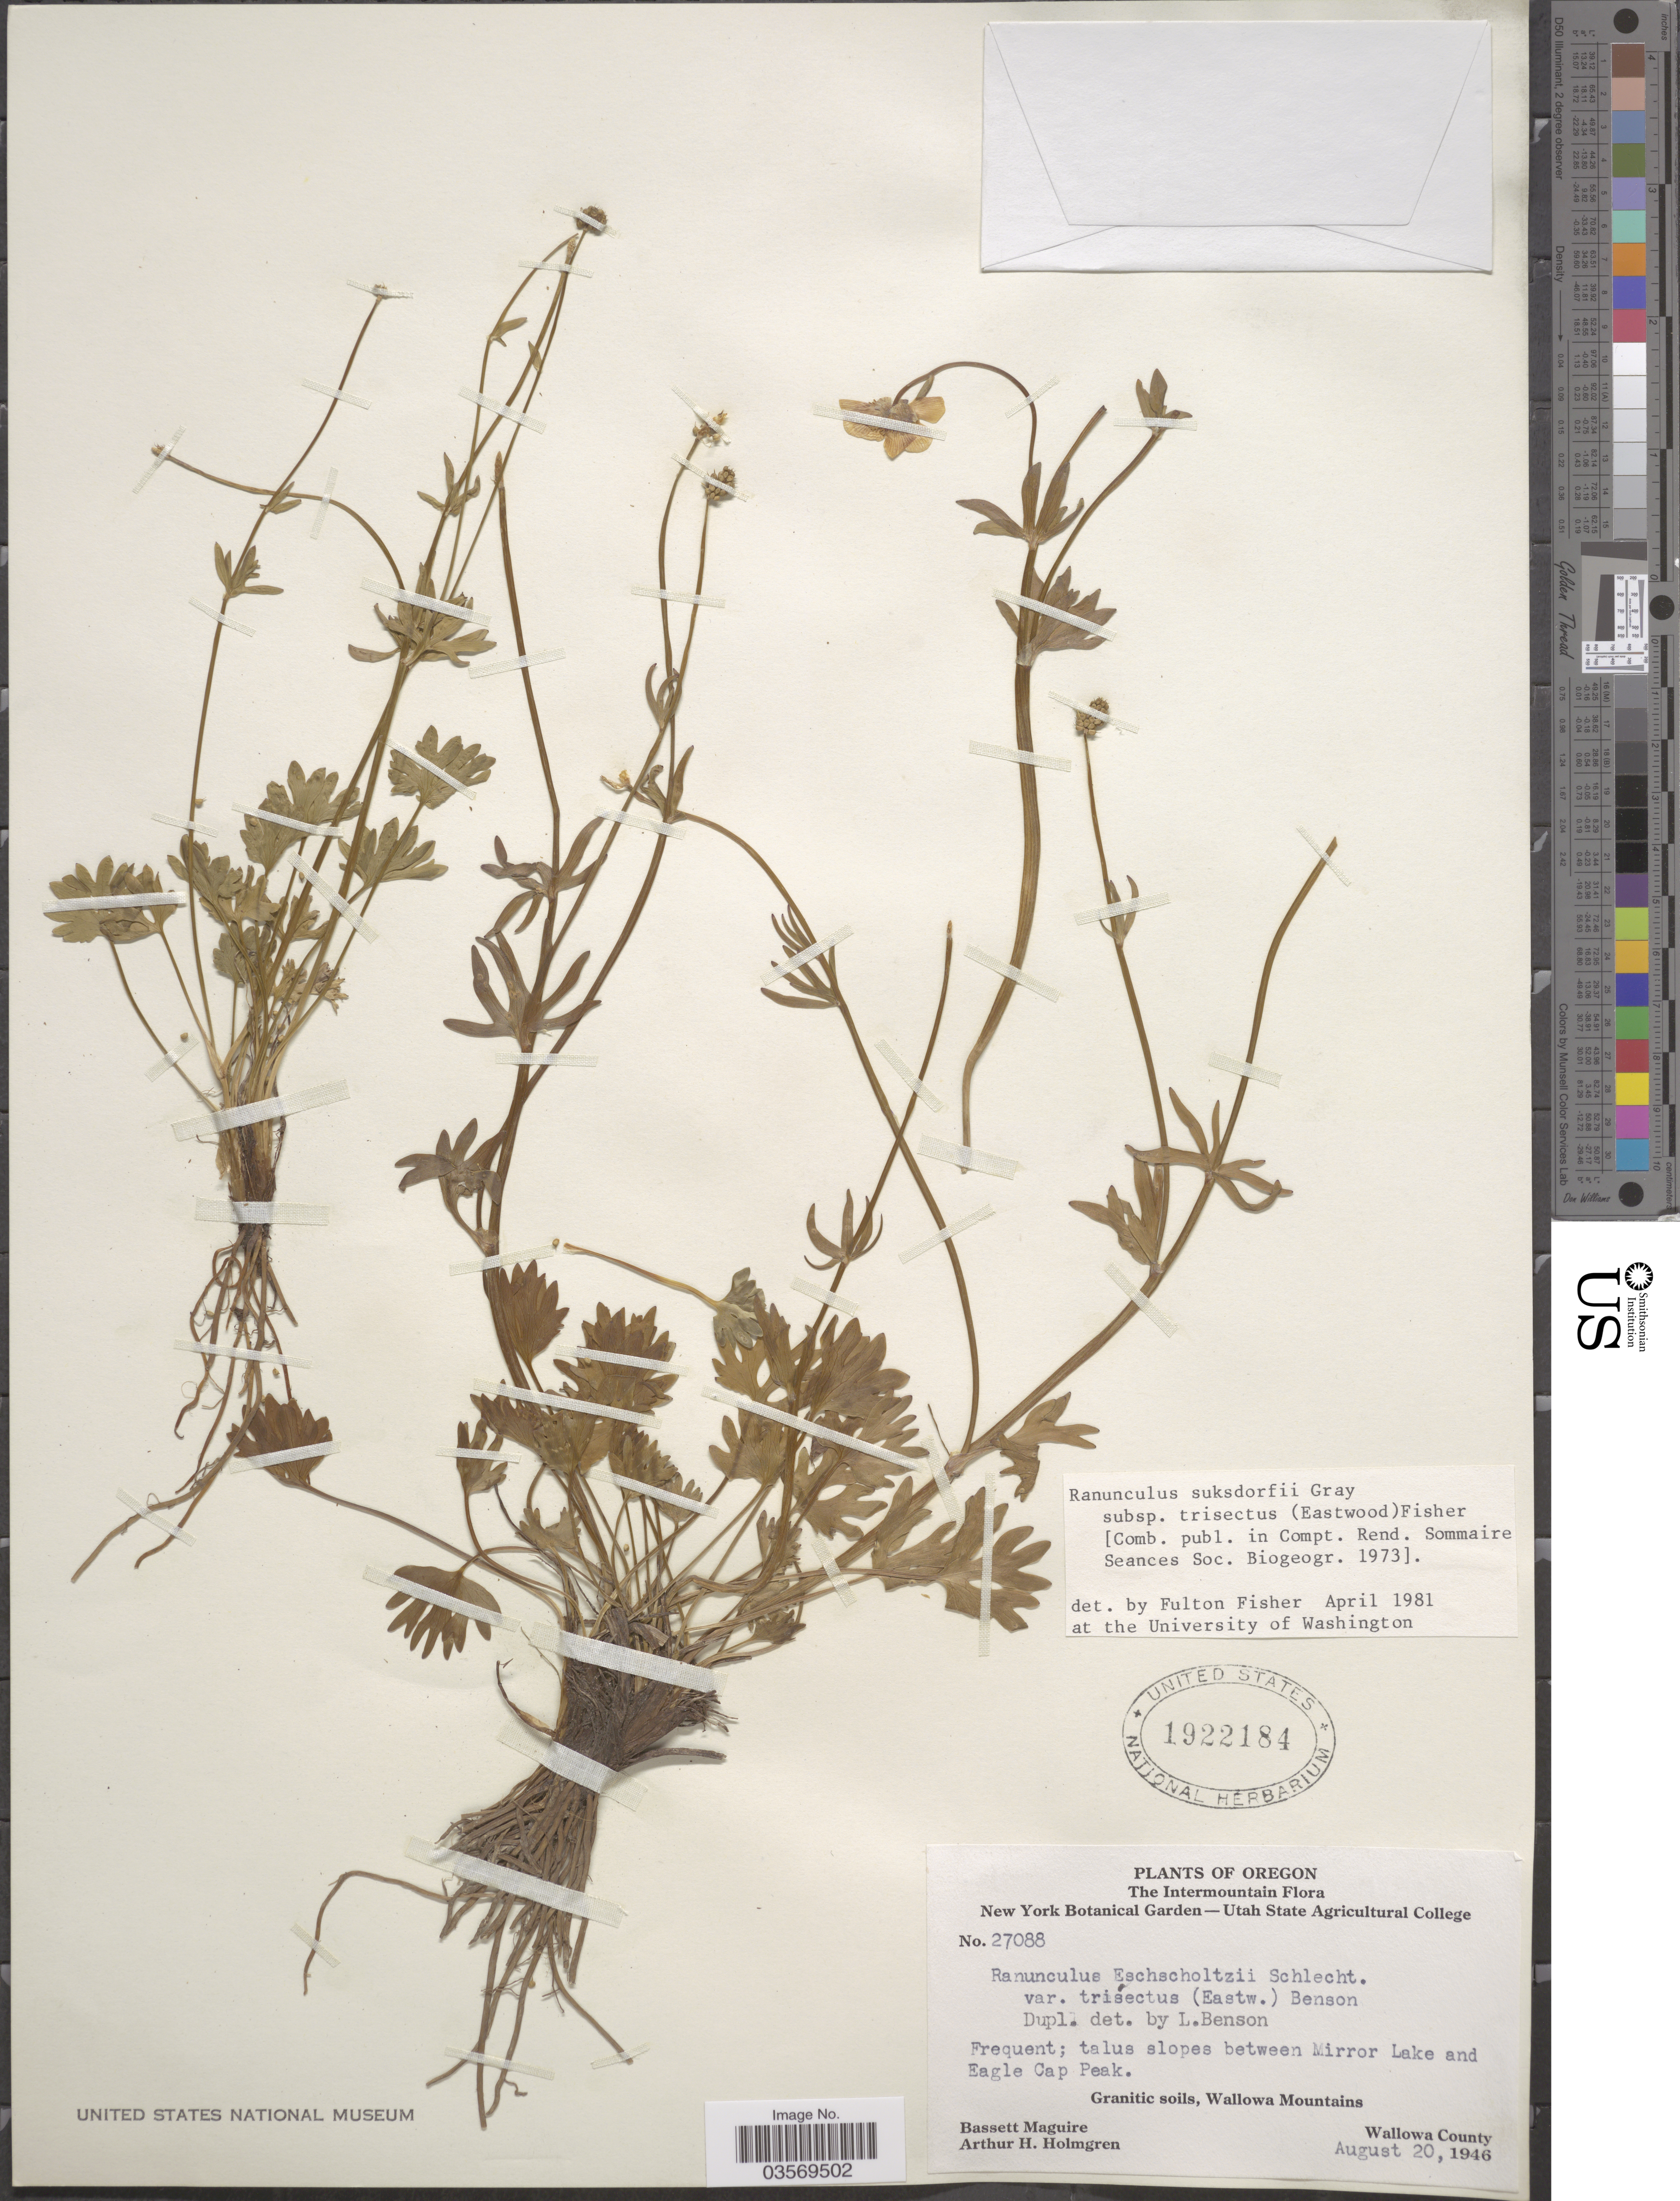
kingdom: Plantae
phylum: Tracheophyta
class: Magnoliopsida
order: Ranunculales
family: Ranunculaceae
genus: Ranunculus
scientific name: Ranunculus suksdorfii subsp. trisectus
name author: (Eastw.) F.J.F. Fisher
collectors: B. Maguire & A. H. Holmgren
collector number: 27088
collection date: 1946-08-20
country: United States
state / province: Oregon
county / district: Wallowa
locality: The Intermountain. Talus slopes between Mirror Lake and Eagle Cap Peak. Granitic soils, Walloma Mountains. Wallowa County.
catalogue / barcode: US 1922184